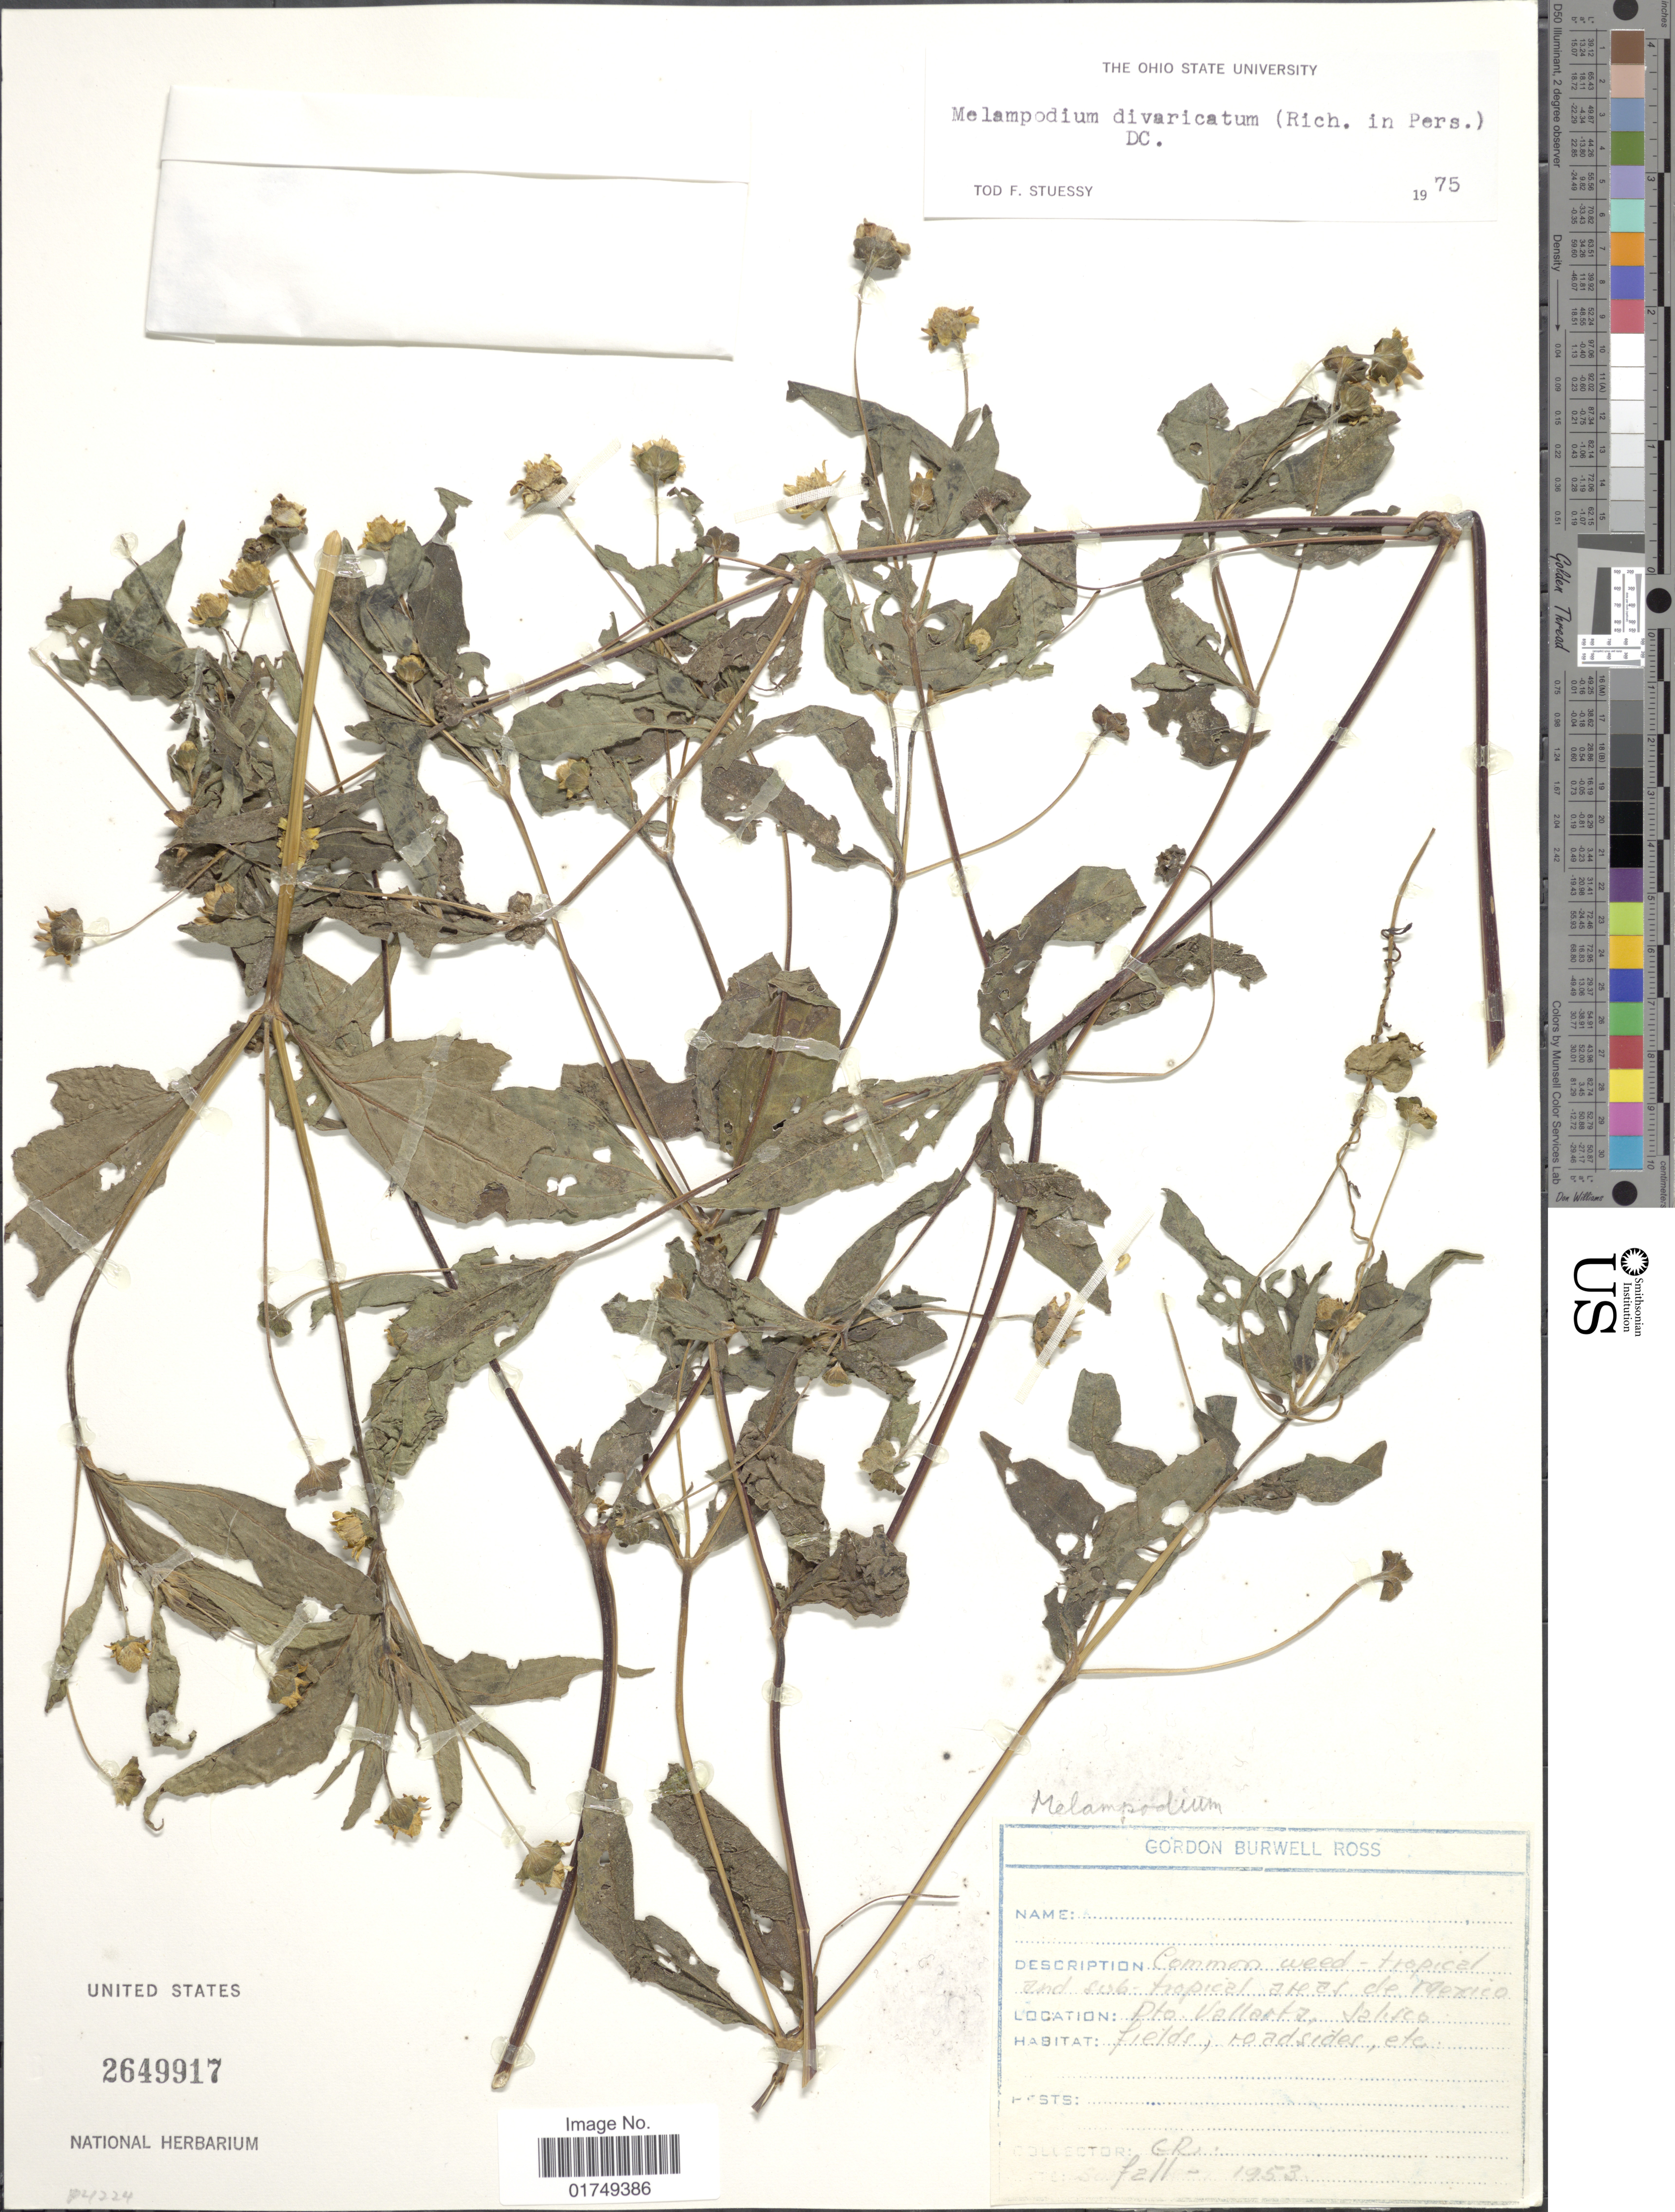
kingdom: Plantae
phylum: Tracheophyta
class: Magnoliopsida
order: Asterales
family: Asteraceae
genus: Melampodium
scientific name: Melampodium divaricatum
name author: (Rich.) DC.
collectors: G. B. Ross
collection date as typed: fall 1953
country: Mexico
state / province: Jalisco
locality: Dto. Vallarta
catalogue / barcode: US 2649917